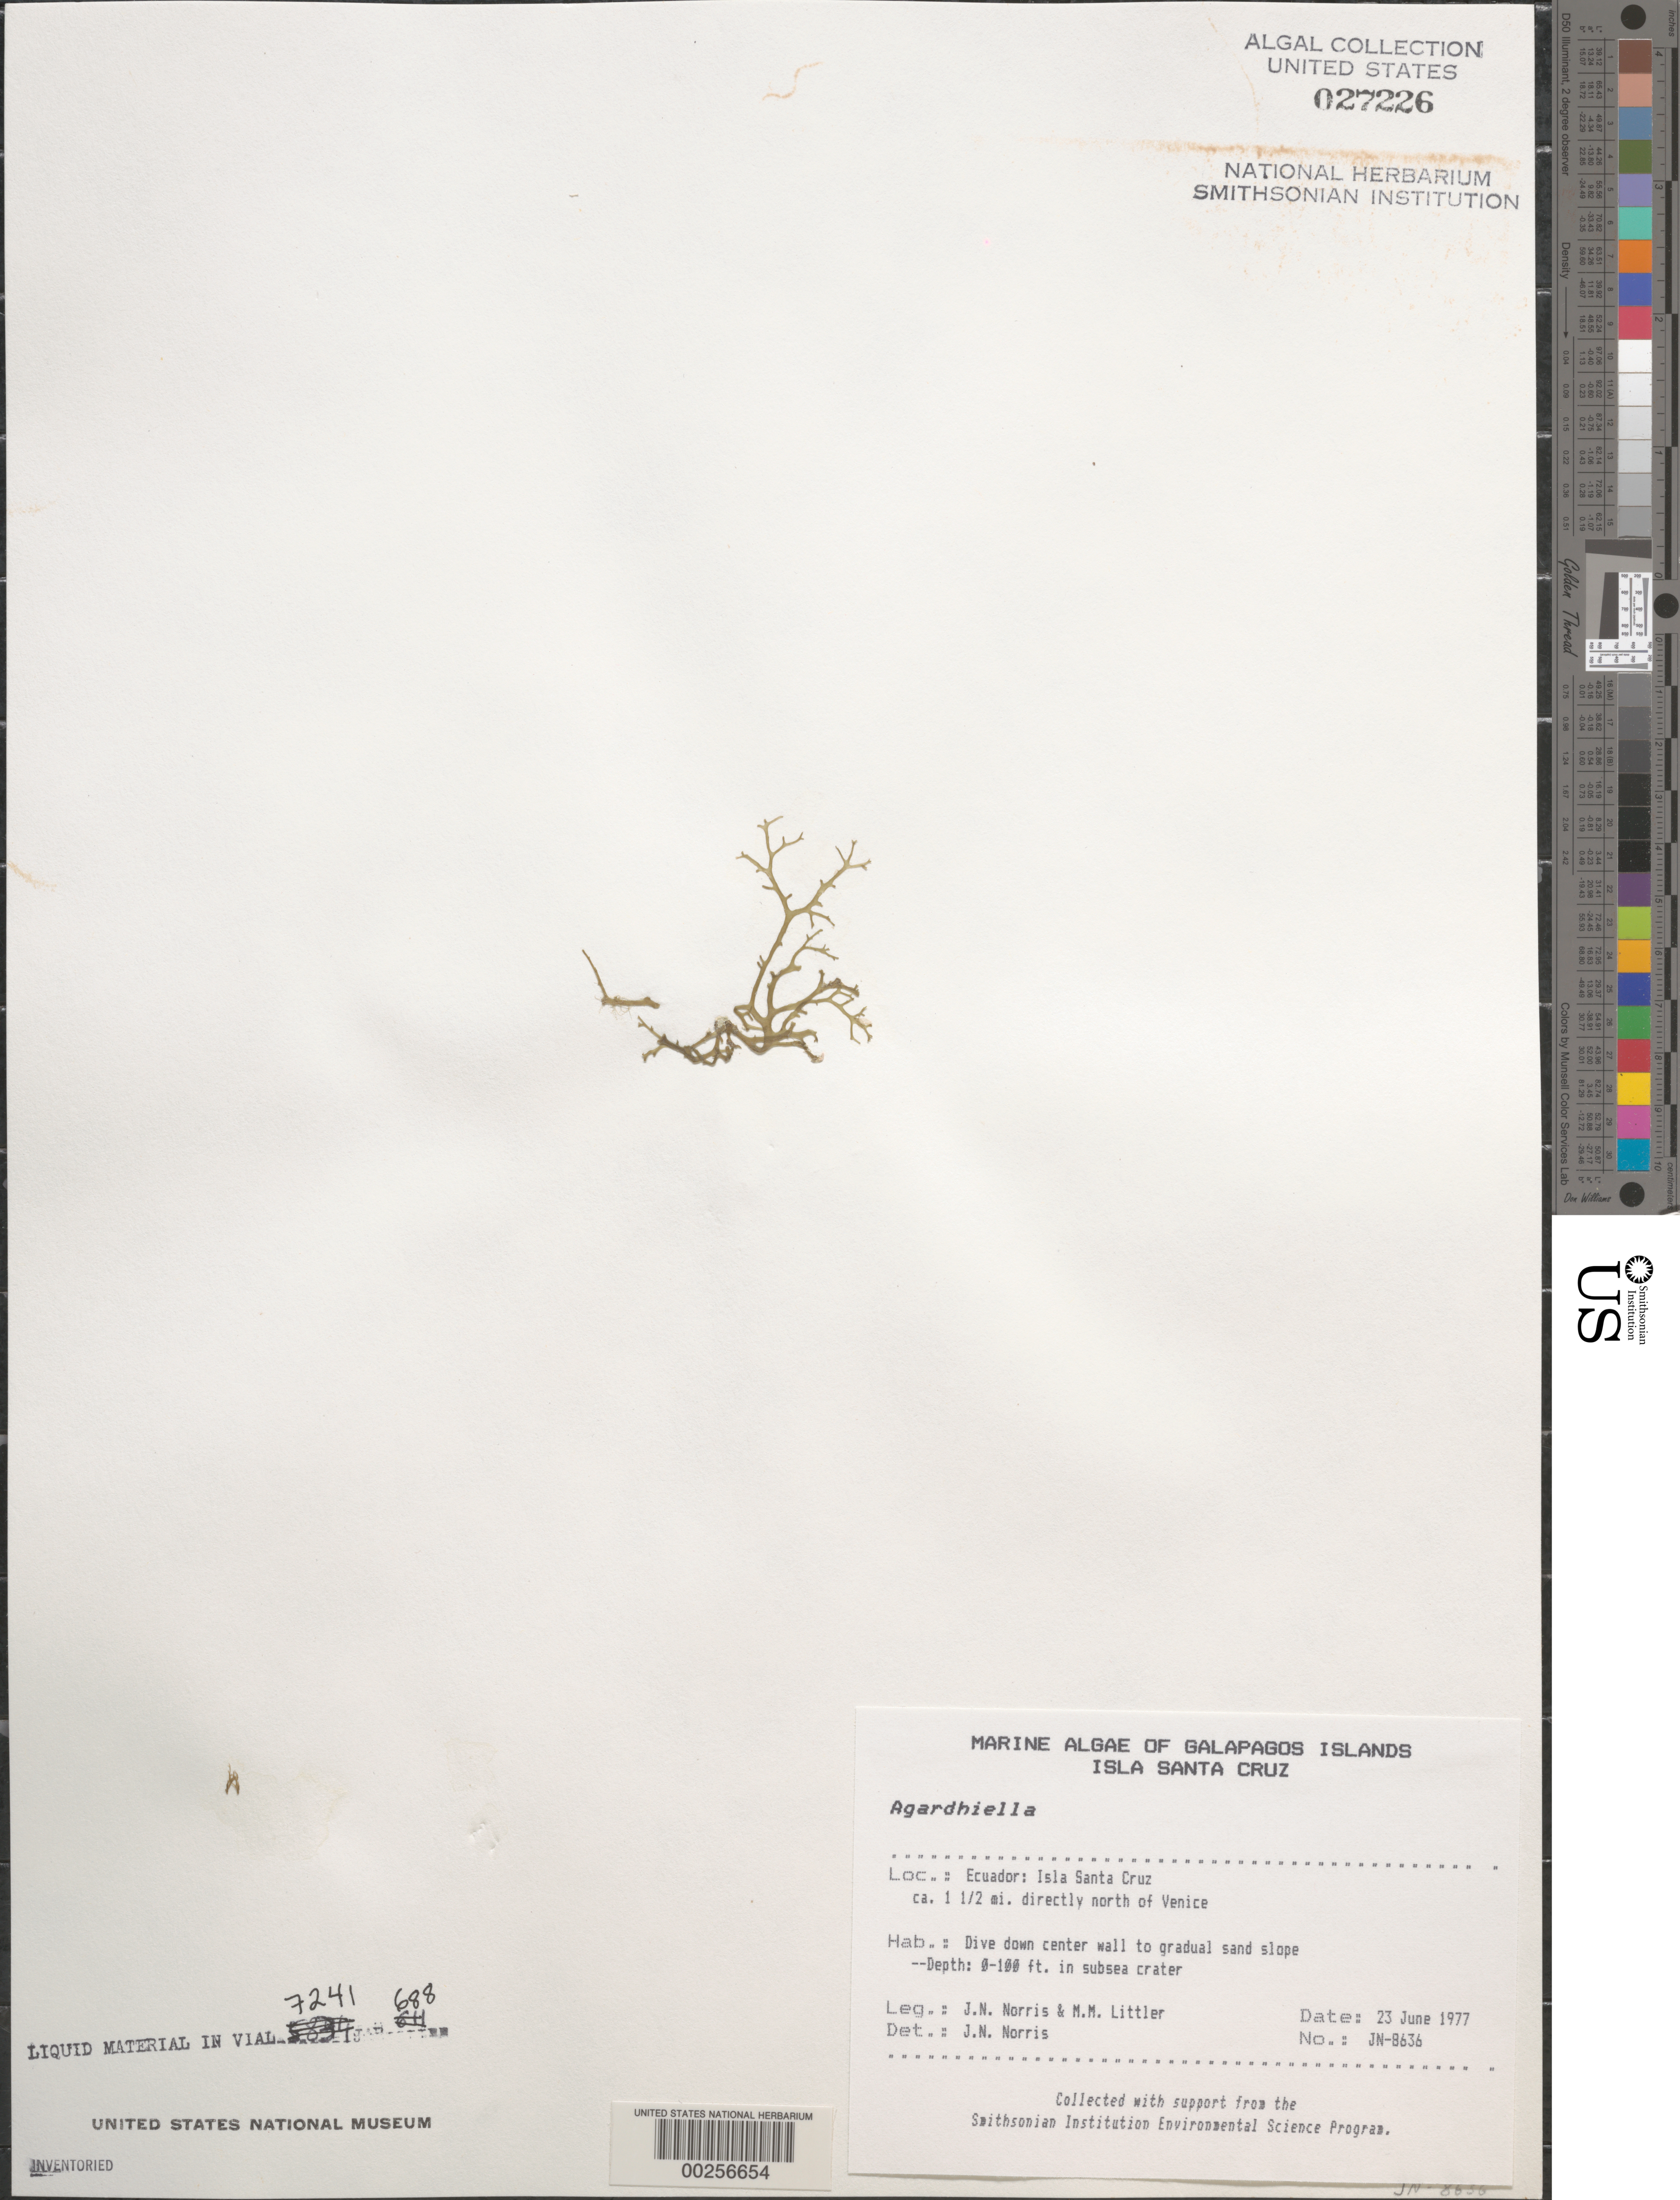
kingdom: Plantae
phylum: Rhodophyta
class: Florideophyceae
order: Gigartinales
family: Solieriaceae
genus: Agardhiella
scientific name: Agardhiella sp.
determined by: Norris, James N.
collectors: J. N. Norris & M. M. Littler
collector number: JN-8636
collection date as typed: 23 Jun 1977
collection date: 1977-06-23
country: Ecuador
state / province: Colón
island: Santa Cruz [Indefatigable, Chaves]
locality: Ca. 1.5 miles north of Venice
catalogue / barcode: US 27226